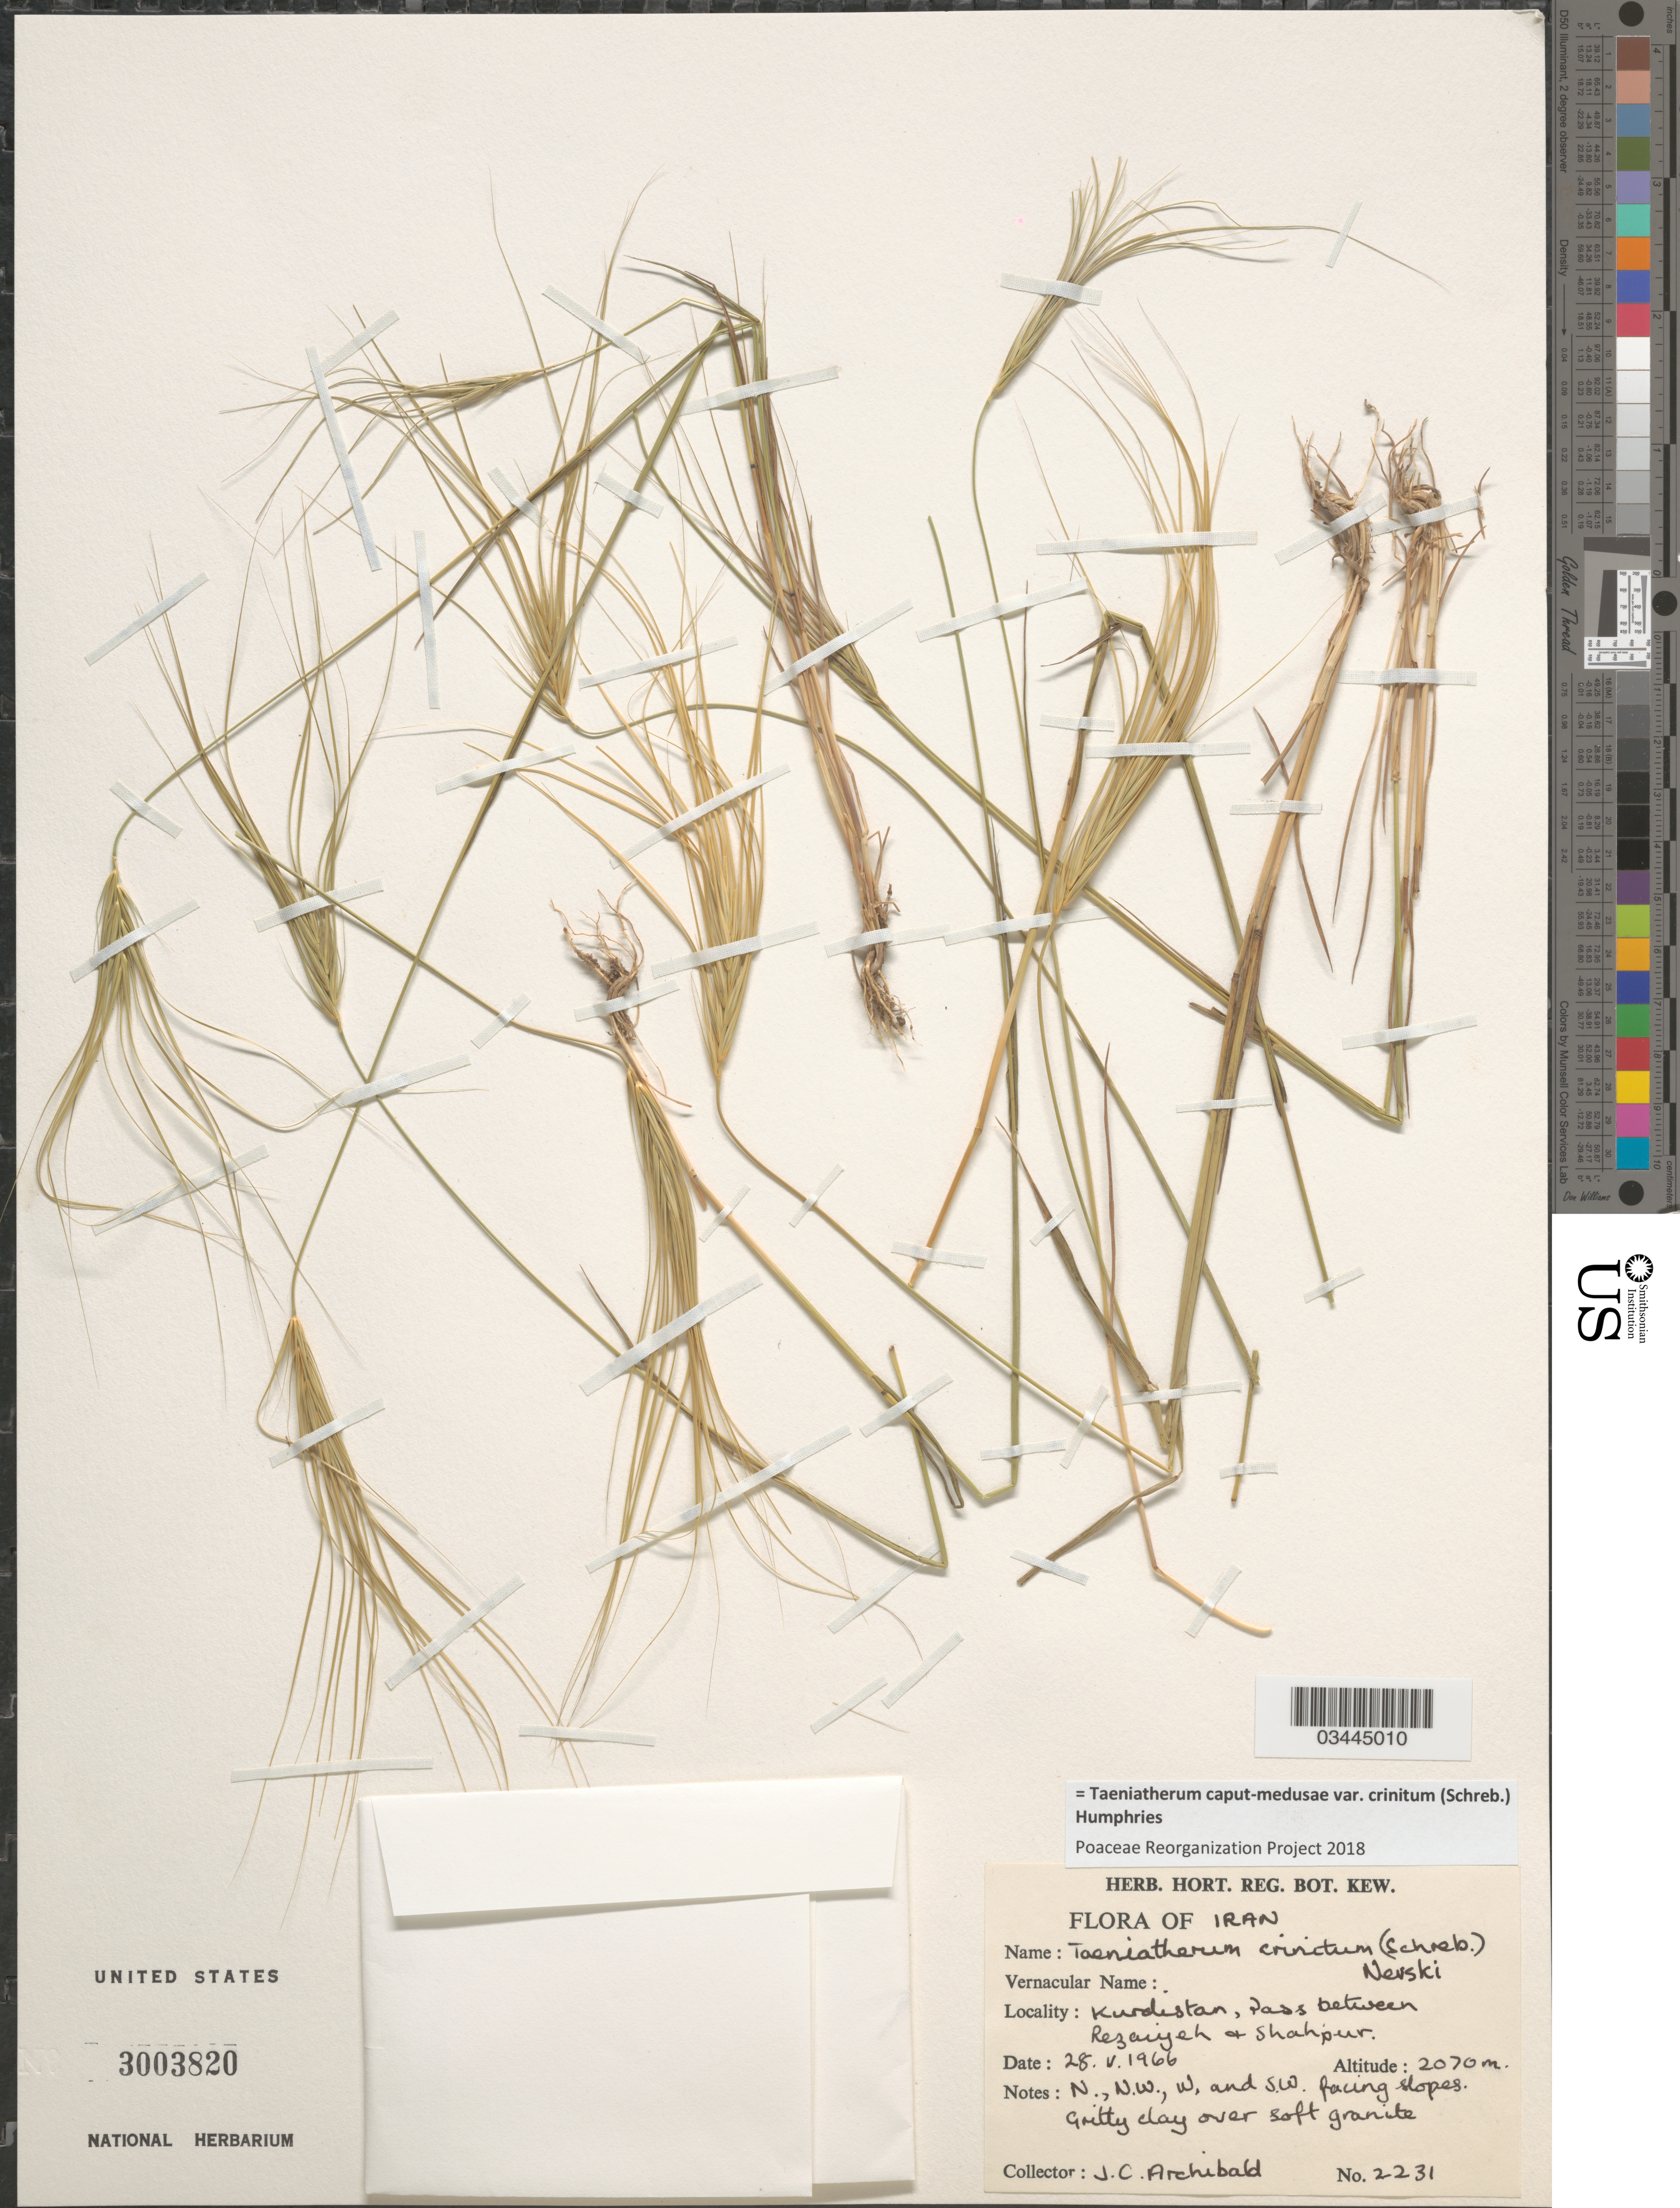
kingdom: Plantae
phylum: Tracheophyta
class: Liliopsida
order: Poales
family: Poaceae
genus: Taeniatherum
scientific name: Taeniatherum caput-medusae var. crinitum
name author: (Schreb.) Humphries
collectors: J. Archibald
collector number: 2231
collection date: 1966-05-28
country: Iran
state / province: Kurdistan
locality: Pass between Rezaiyeh + Shahpur. N., N.W., W. and S.W.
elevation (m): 2070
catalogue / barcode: US 3003820